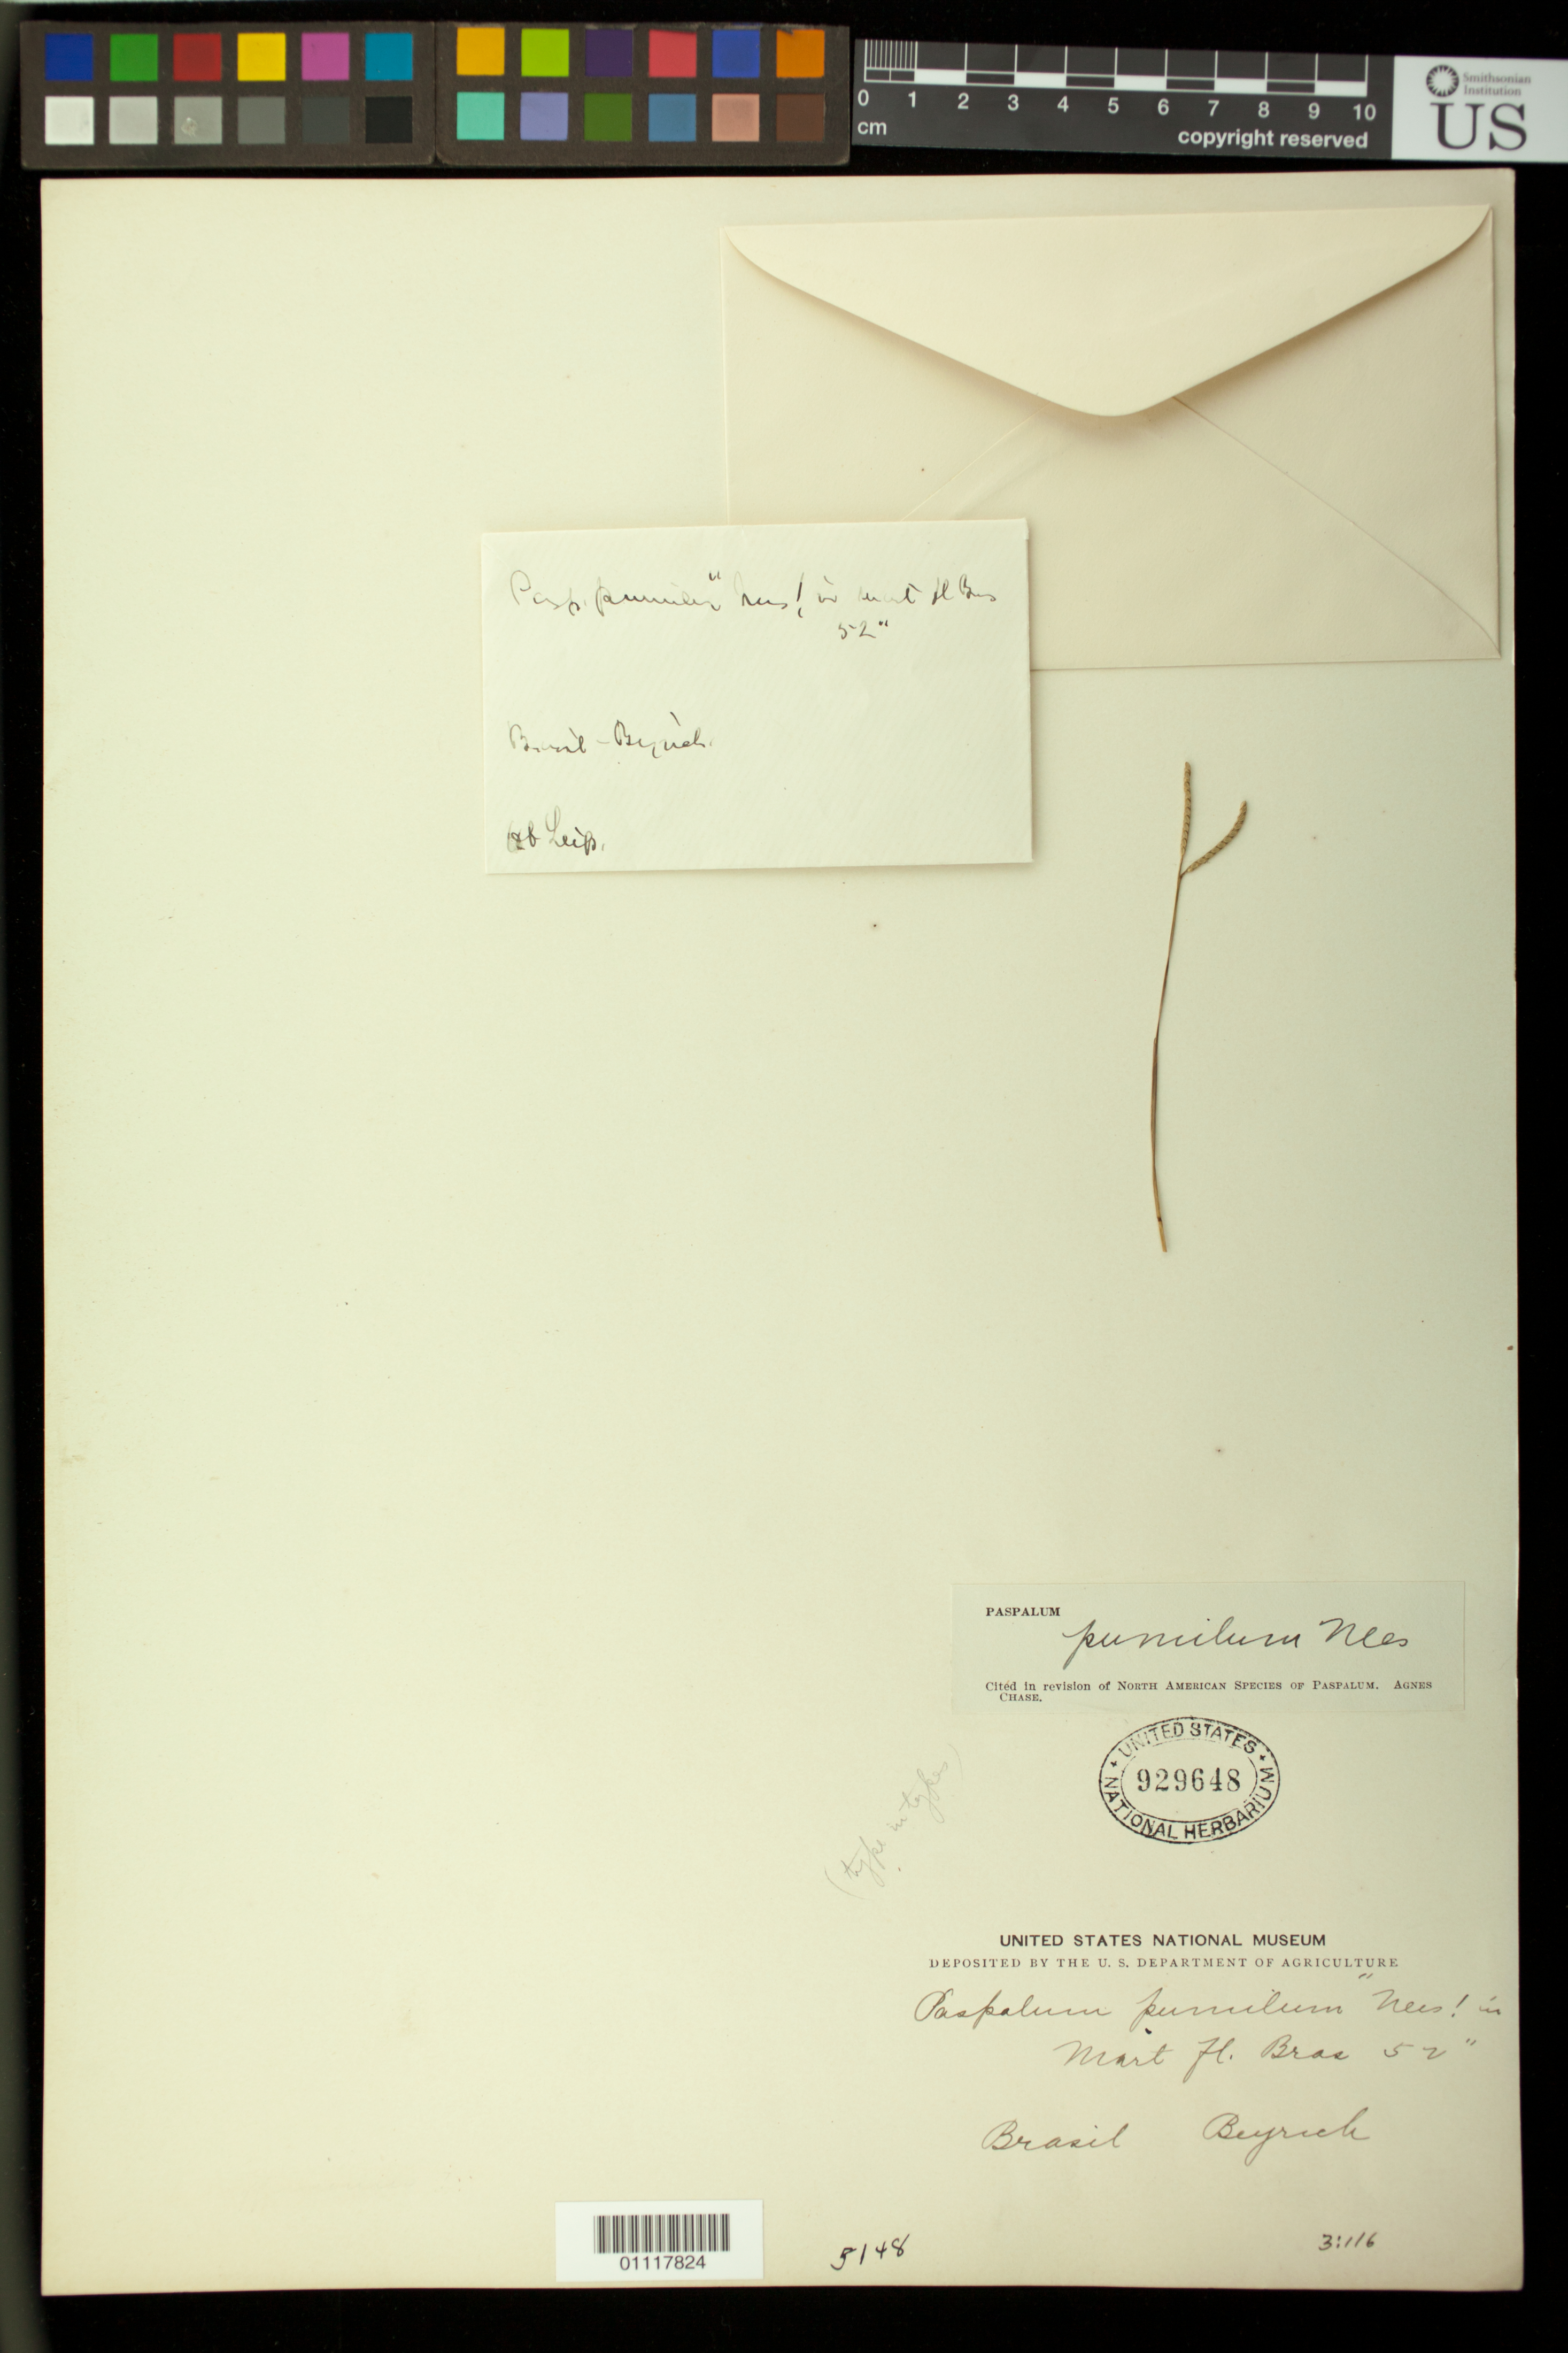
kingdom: Plantae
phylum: Tracheophyta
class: Liliopsida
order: Poales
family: Poaceae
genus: Paspalum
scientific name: Paspalum pumilum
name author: Nees in Mart.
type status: Possible Type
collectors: H. K. Beyrich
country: Brazil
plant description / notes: Fragmentary material of type (?) specimen ex herb. Leip.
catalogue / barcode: US 929648